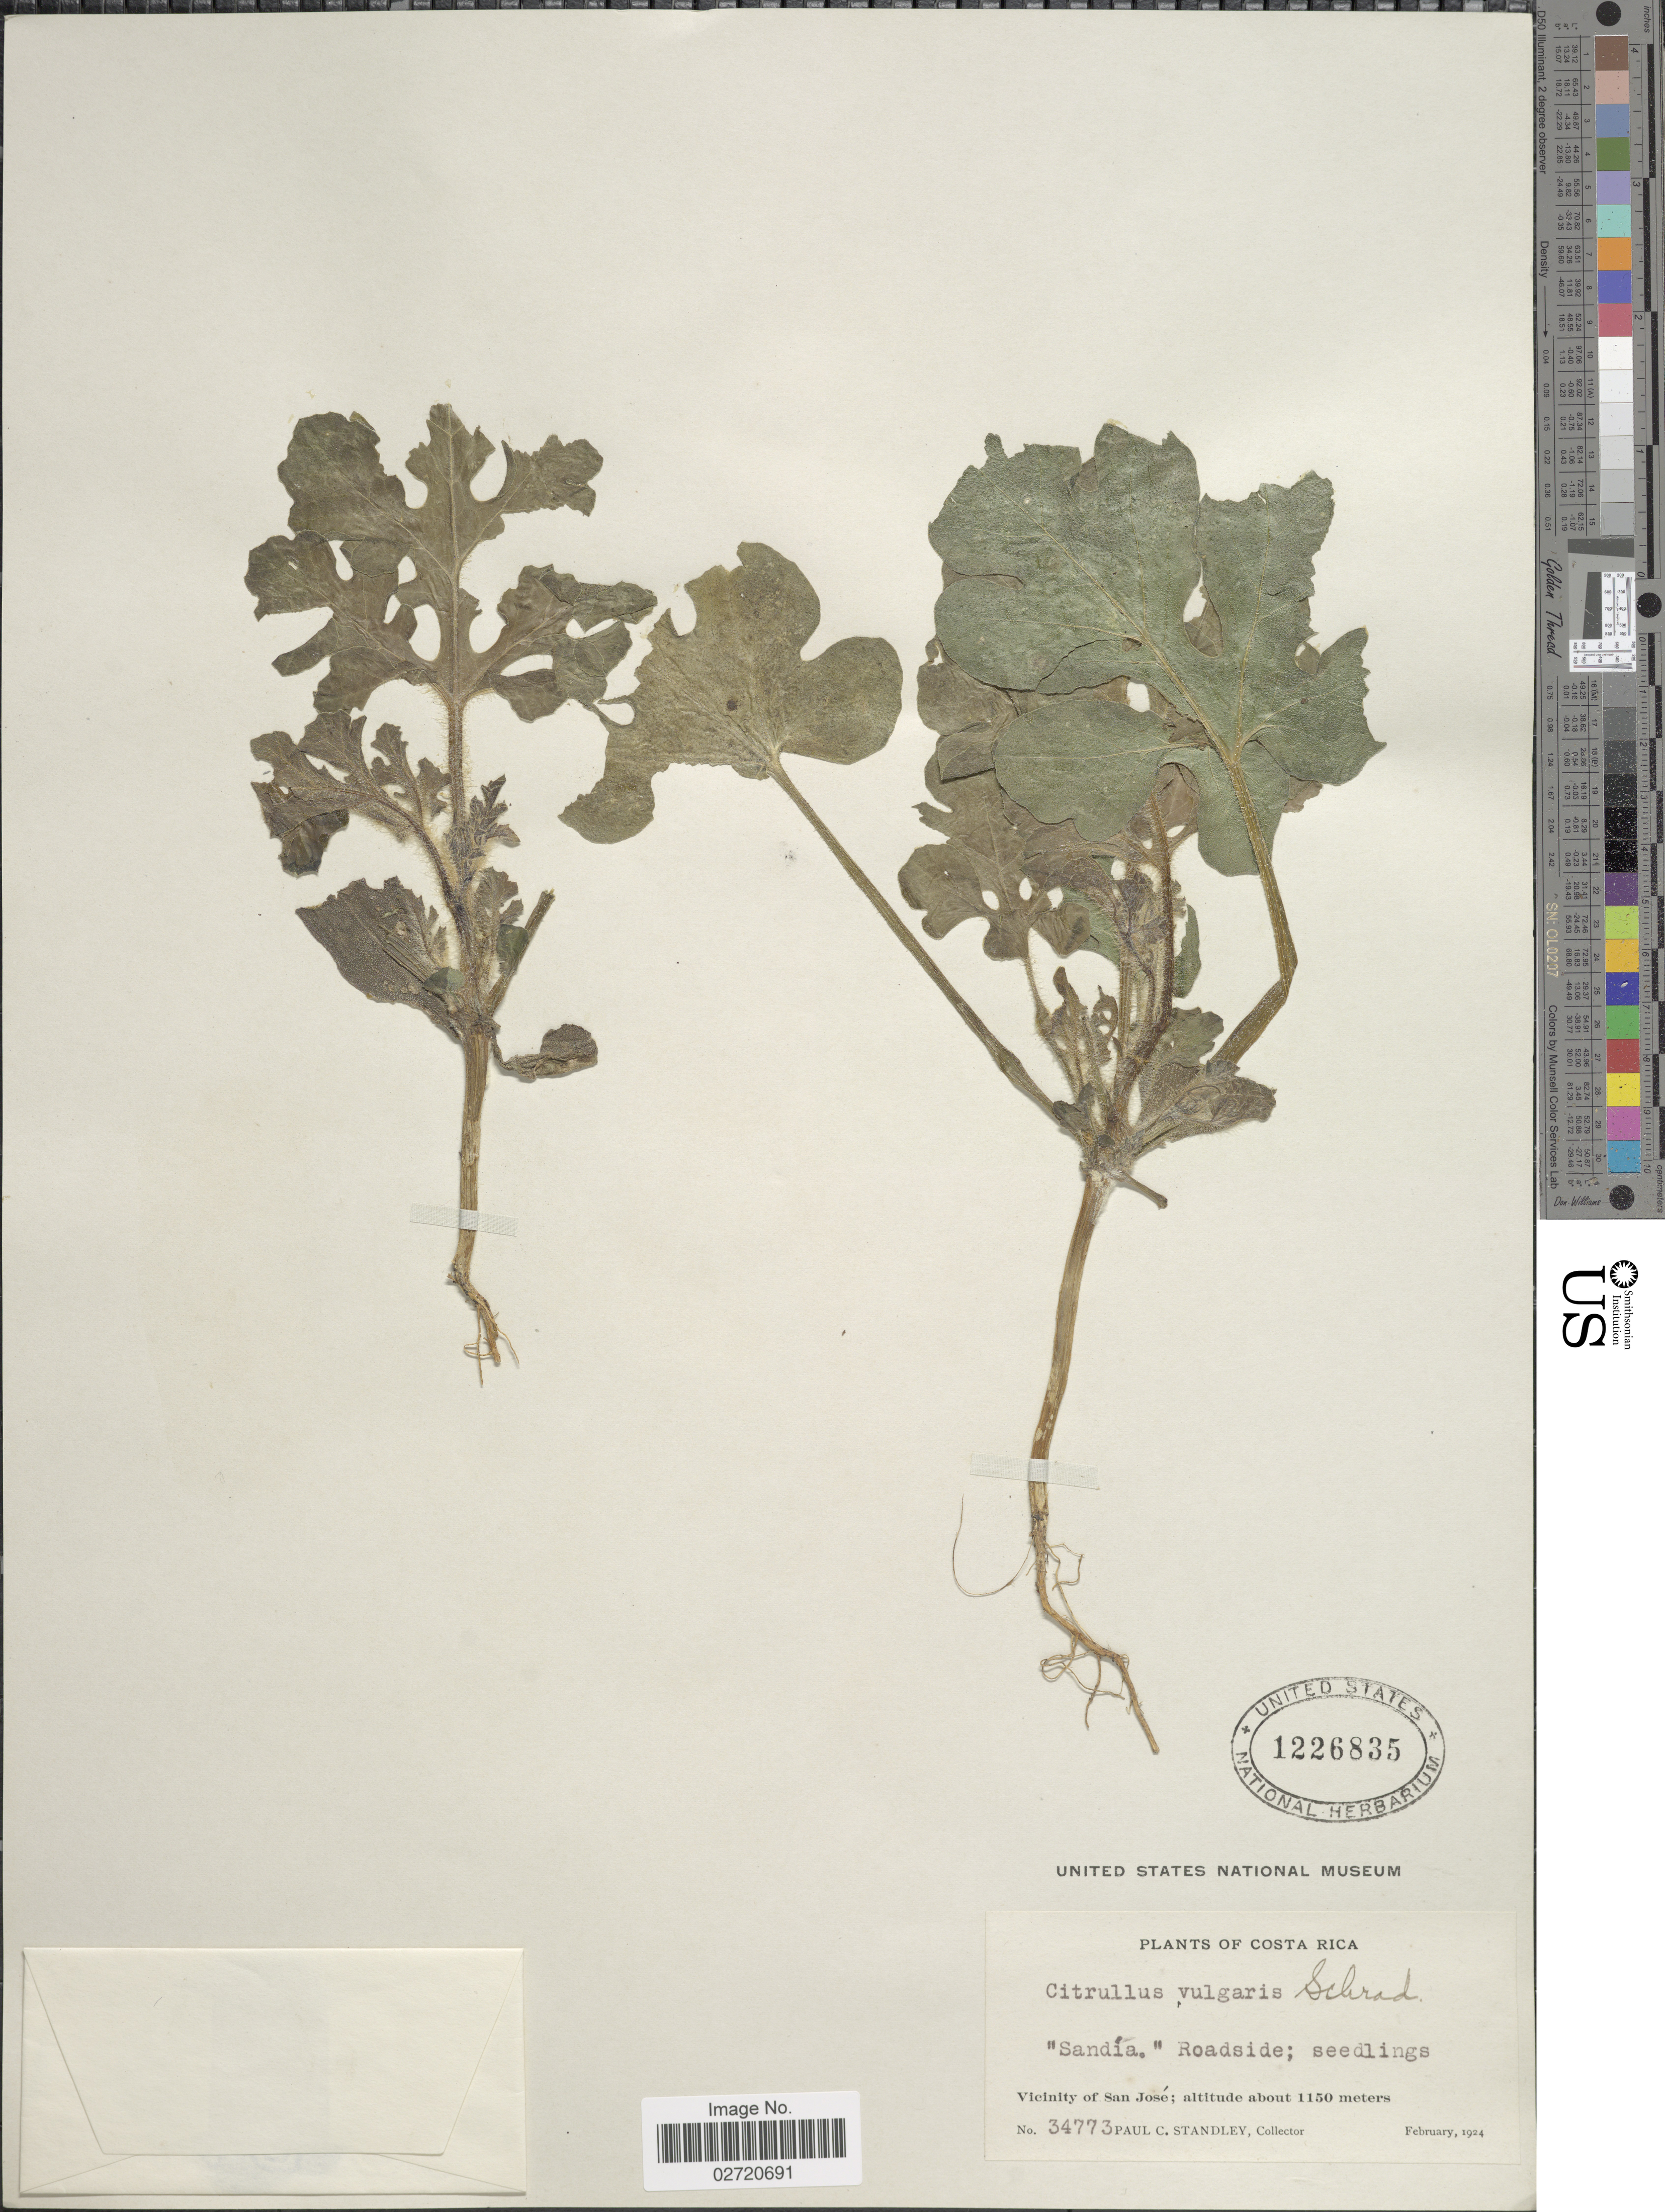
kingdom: Plantae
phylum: Tracheophyta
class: Magnoliopsida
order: Cucurbitales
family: Cucurbitaceae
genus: Citrullus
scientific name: Citrullus lanatus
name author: (Thunb.) Matsum. & Nakai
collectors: P. C. Standley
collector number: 34773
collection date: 1924-02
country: Costa Rica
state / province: San José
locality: Vicinity of San Jose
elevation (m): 1150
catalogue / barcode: US 1226835